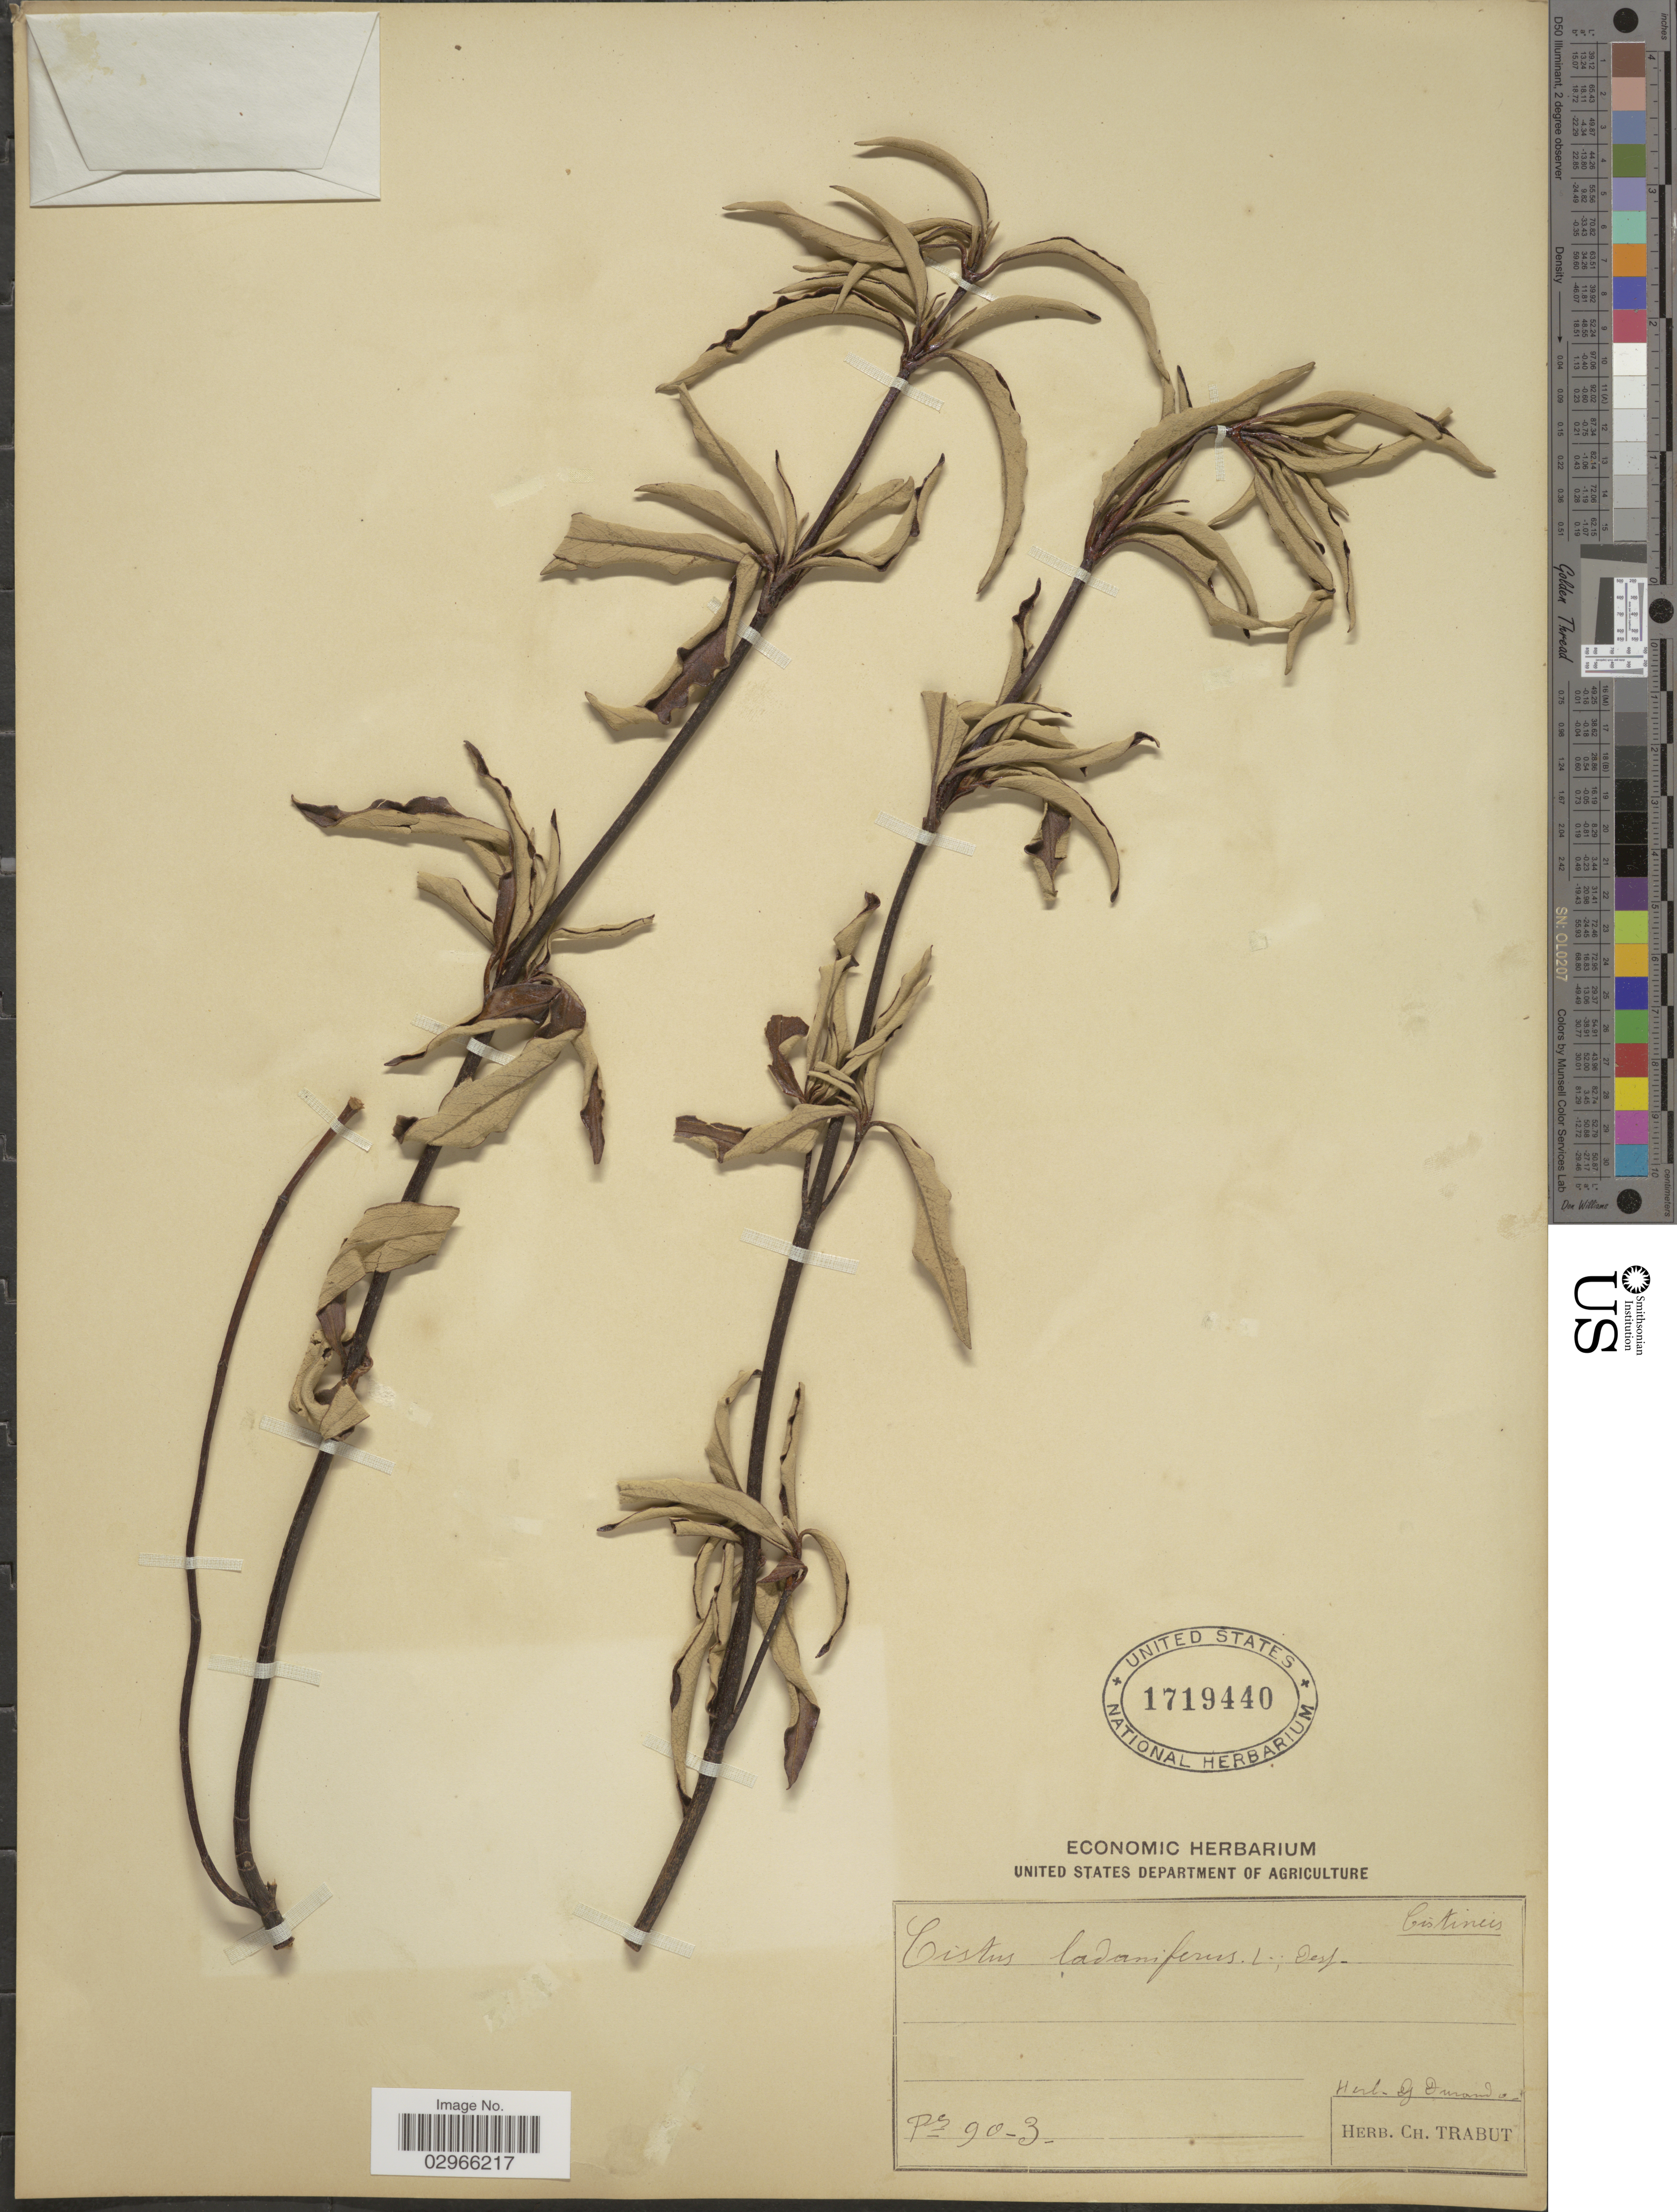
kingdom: Plantae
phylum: Tracheophyta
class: Magnoliopsida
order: Malvales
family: Cistaceae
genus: Cistus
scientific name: Cistus ladanifer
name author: L.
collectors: Ex herb. Ch. Trabut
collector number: P90-3?*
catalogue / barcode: US 1719440